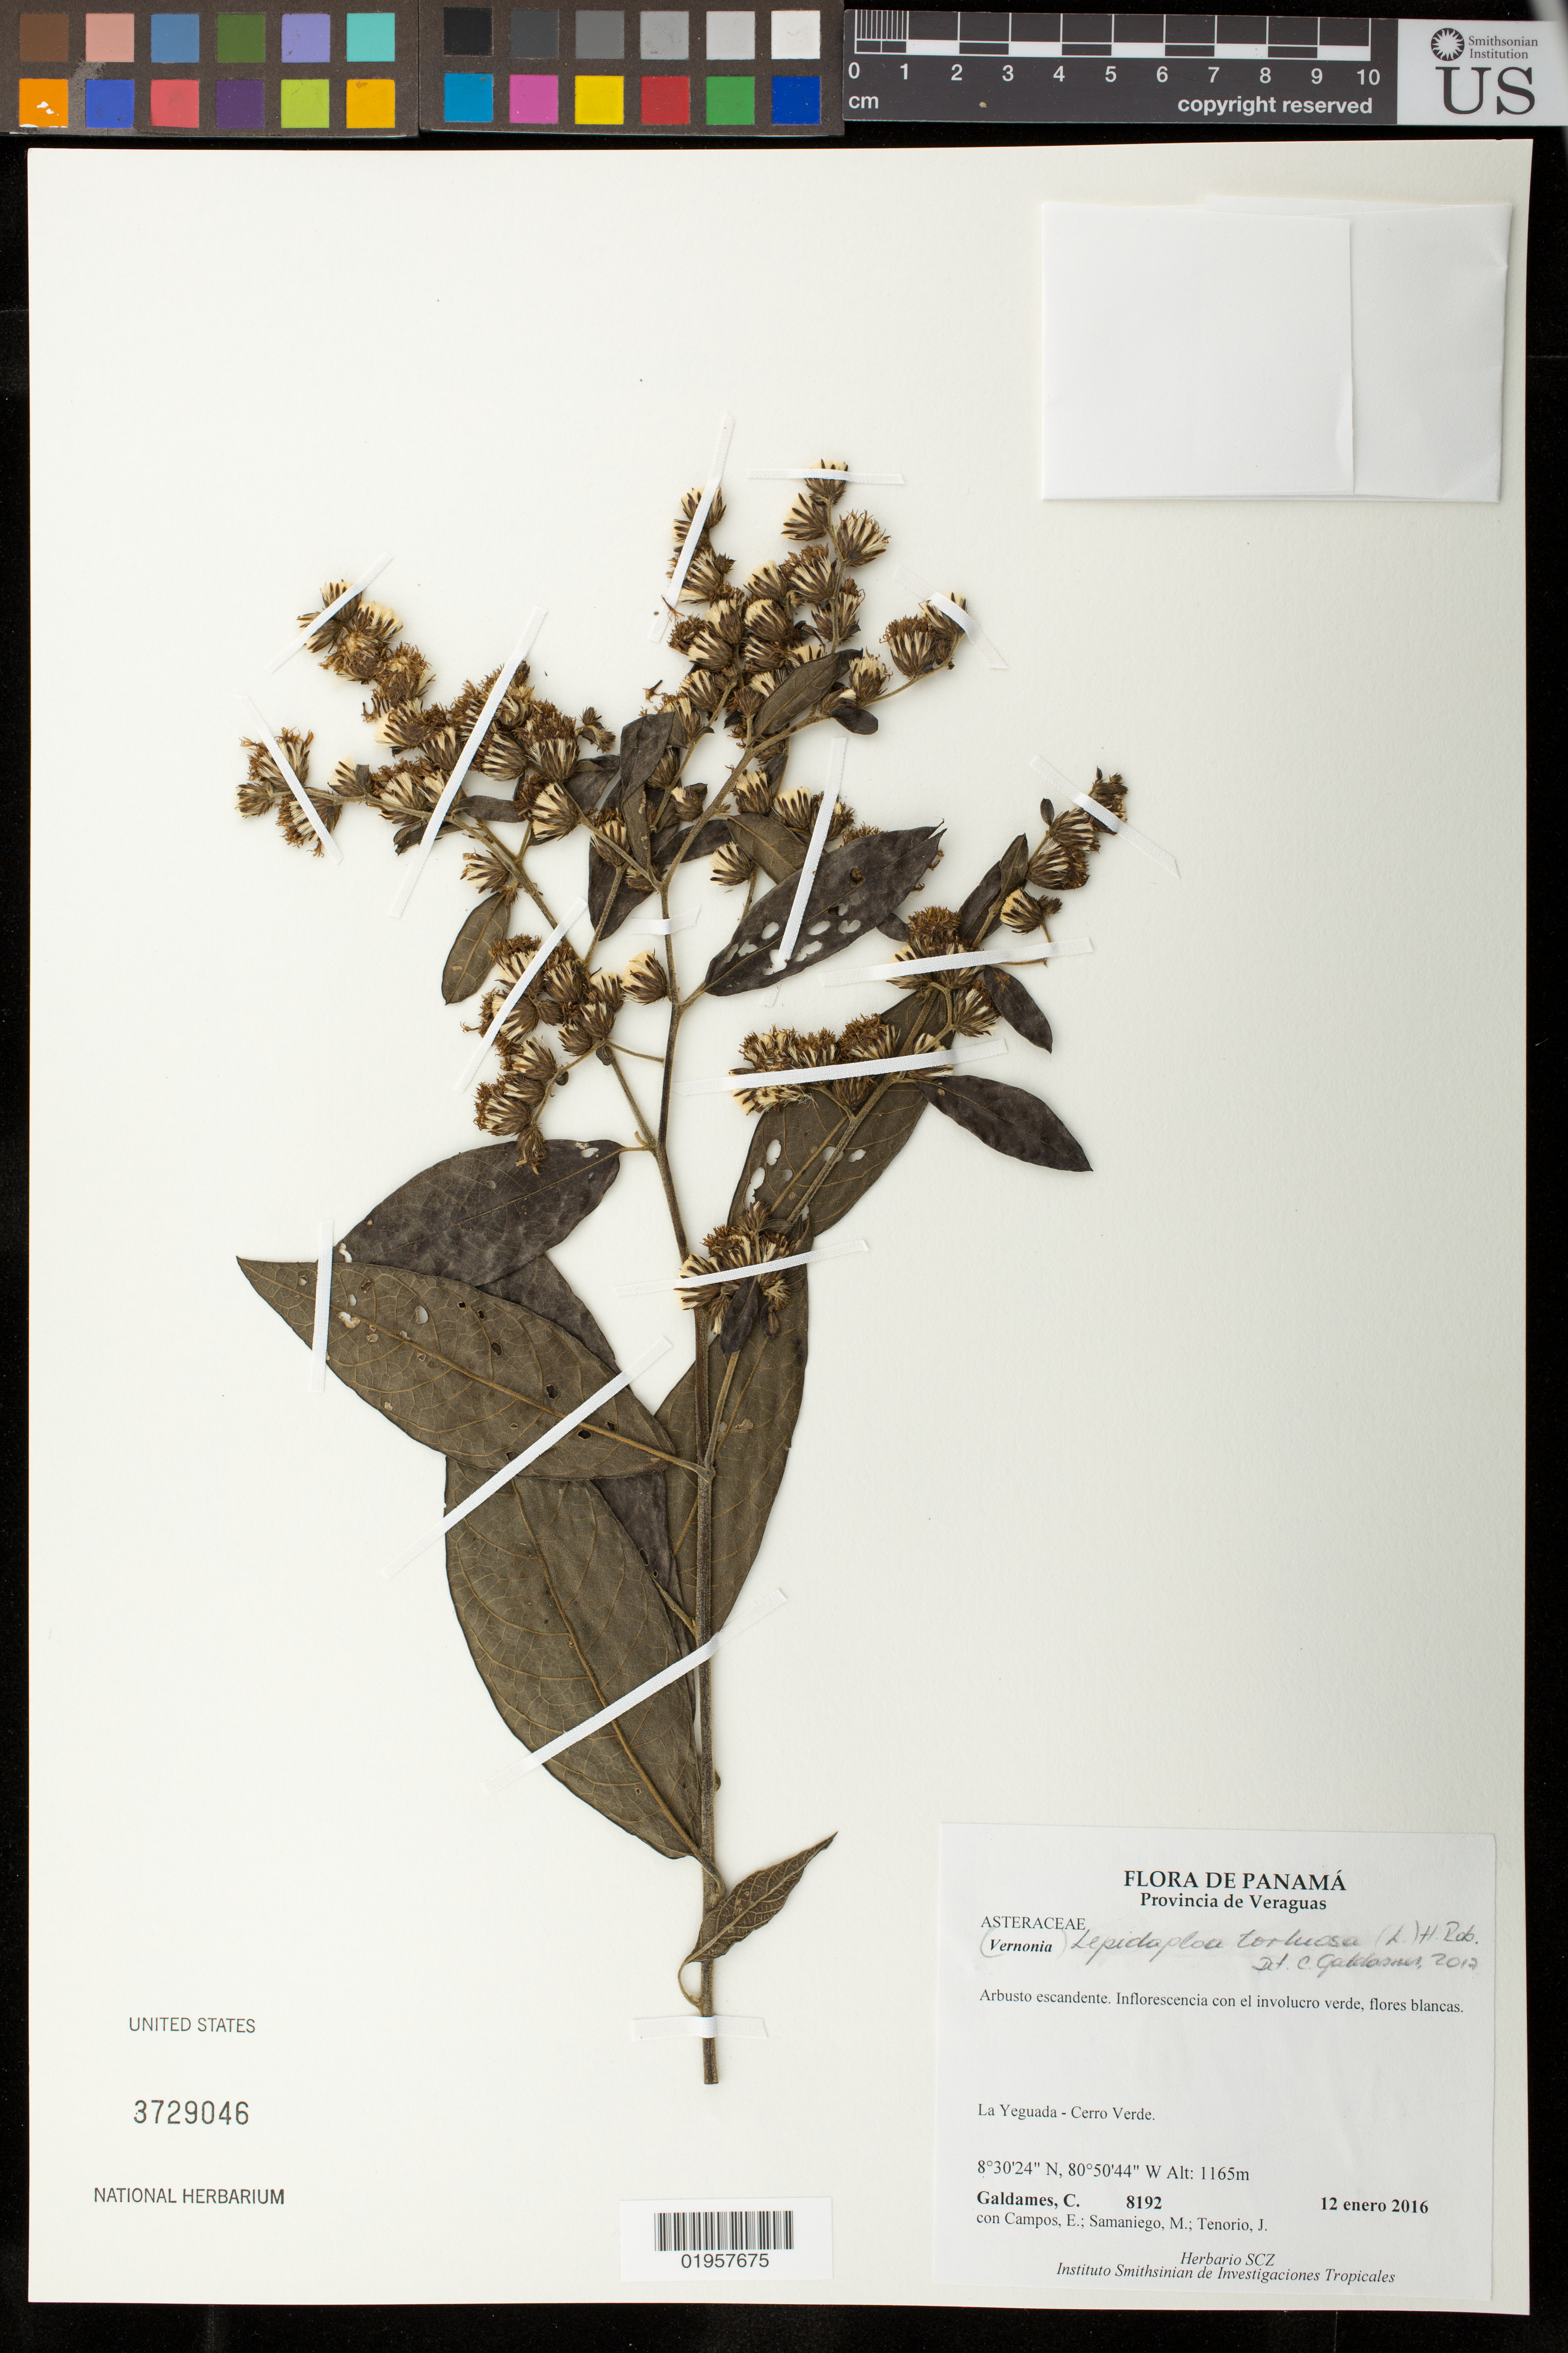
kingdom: Plantae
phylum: Tracheophyta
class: Magnoliopsida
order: Asterales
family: Asteraceae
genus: Lepidaploa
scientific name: Lepidaploa tortuosa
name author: (L.) H. Rob.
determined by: Galdames, C.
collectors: C. Galdames, E. Campos, M. Samaniego & J. Tenorio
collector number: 8192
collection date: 2016-01-12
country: Panama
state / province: Veraguas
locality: La Yeguada - Cerro Verde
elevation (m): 1165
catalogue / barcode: US 3729046